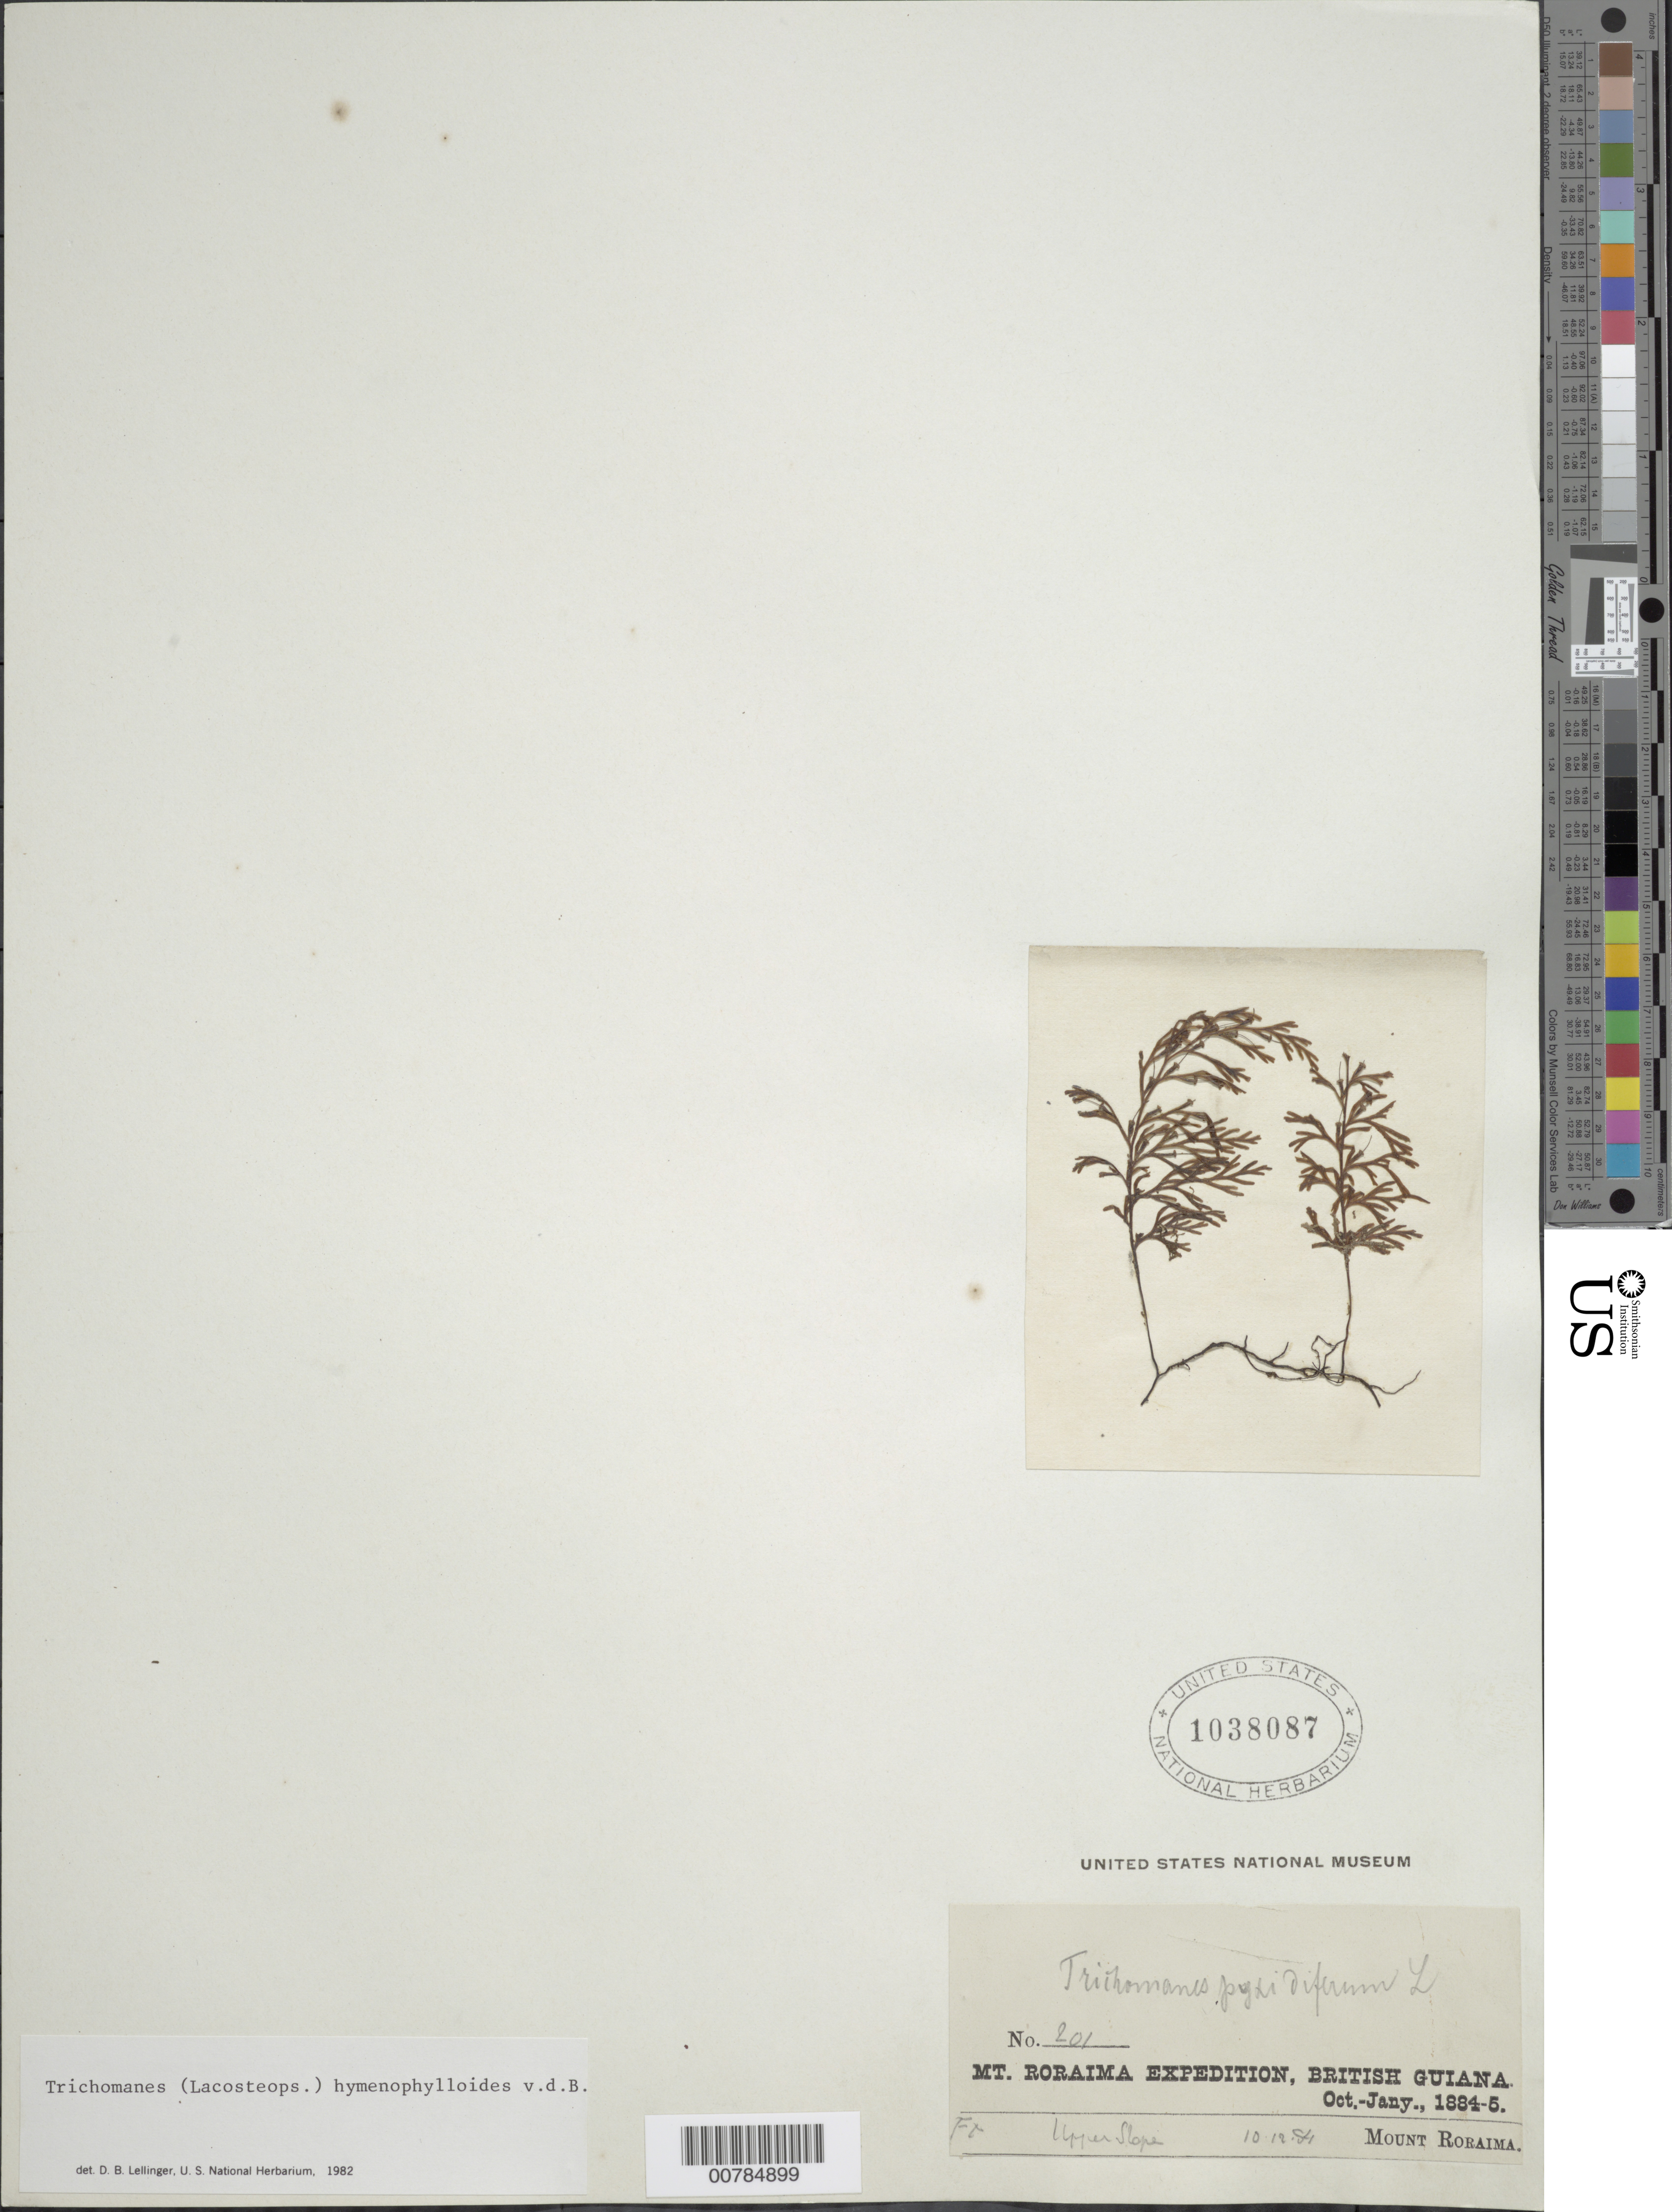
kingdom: Plantae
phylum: Tracheophyta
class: Polypodiopsida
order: Hymenophyllales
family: Hymenophyllaceae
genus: Polyphlebium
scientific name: Polyphlebium hymenophylloides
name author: (Bosch) Ebihara & Dubuisson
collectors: E. F. im Thurn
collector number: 201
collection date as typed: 10 December 1884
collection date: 1884-12-10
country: Guyana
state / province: Cuyuni-Mazaruni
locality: Mt. Roraima, upper slope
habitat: Upper slope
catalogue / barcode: US 1038087